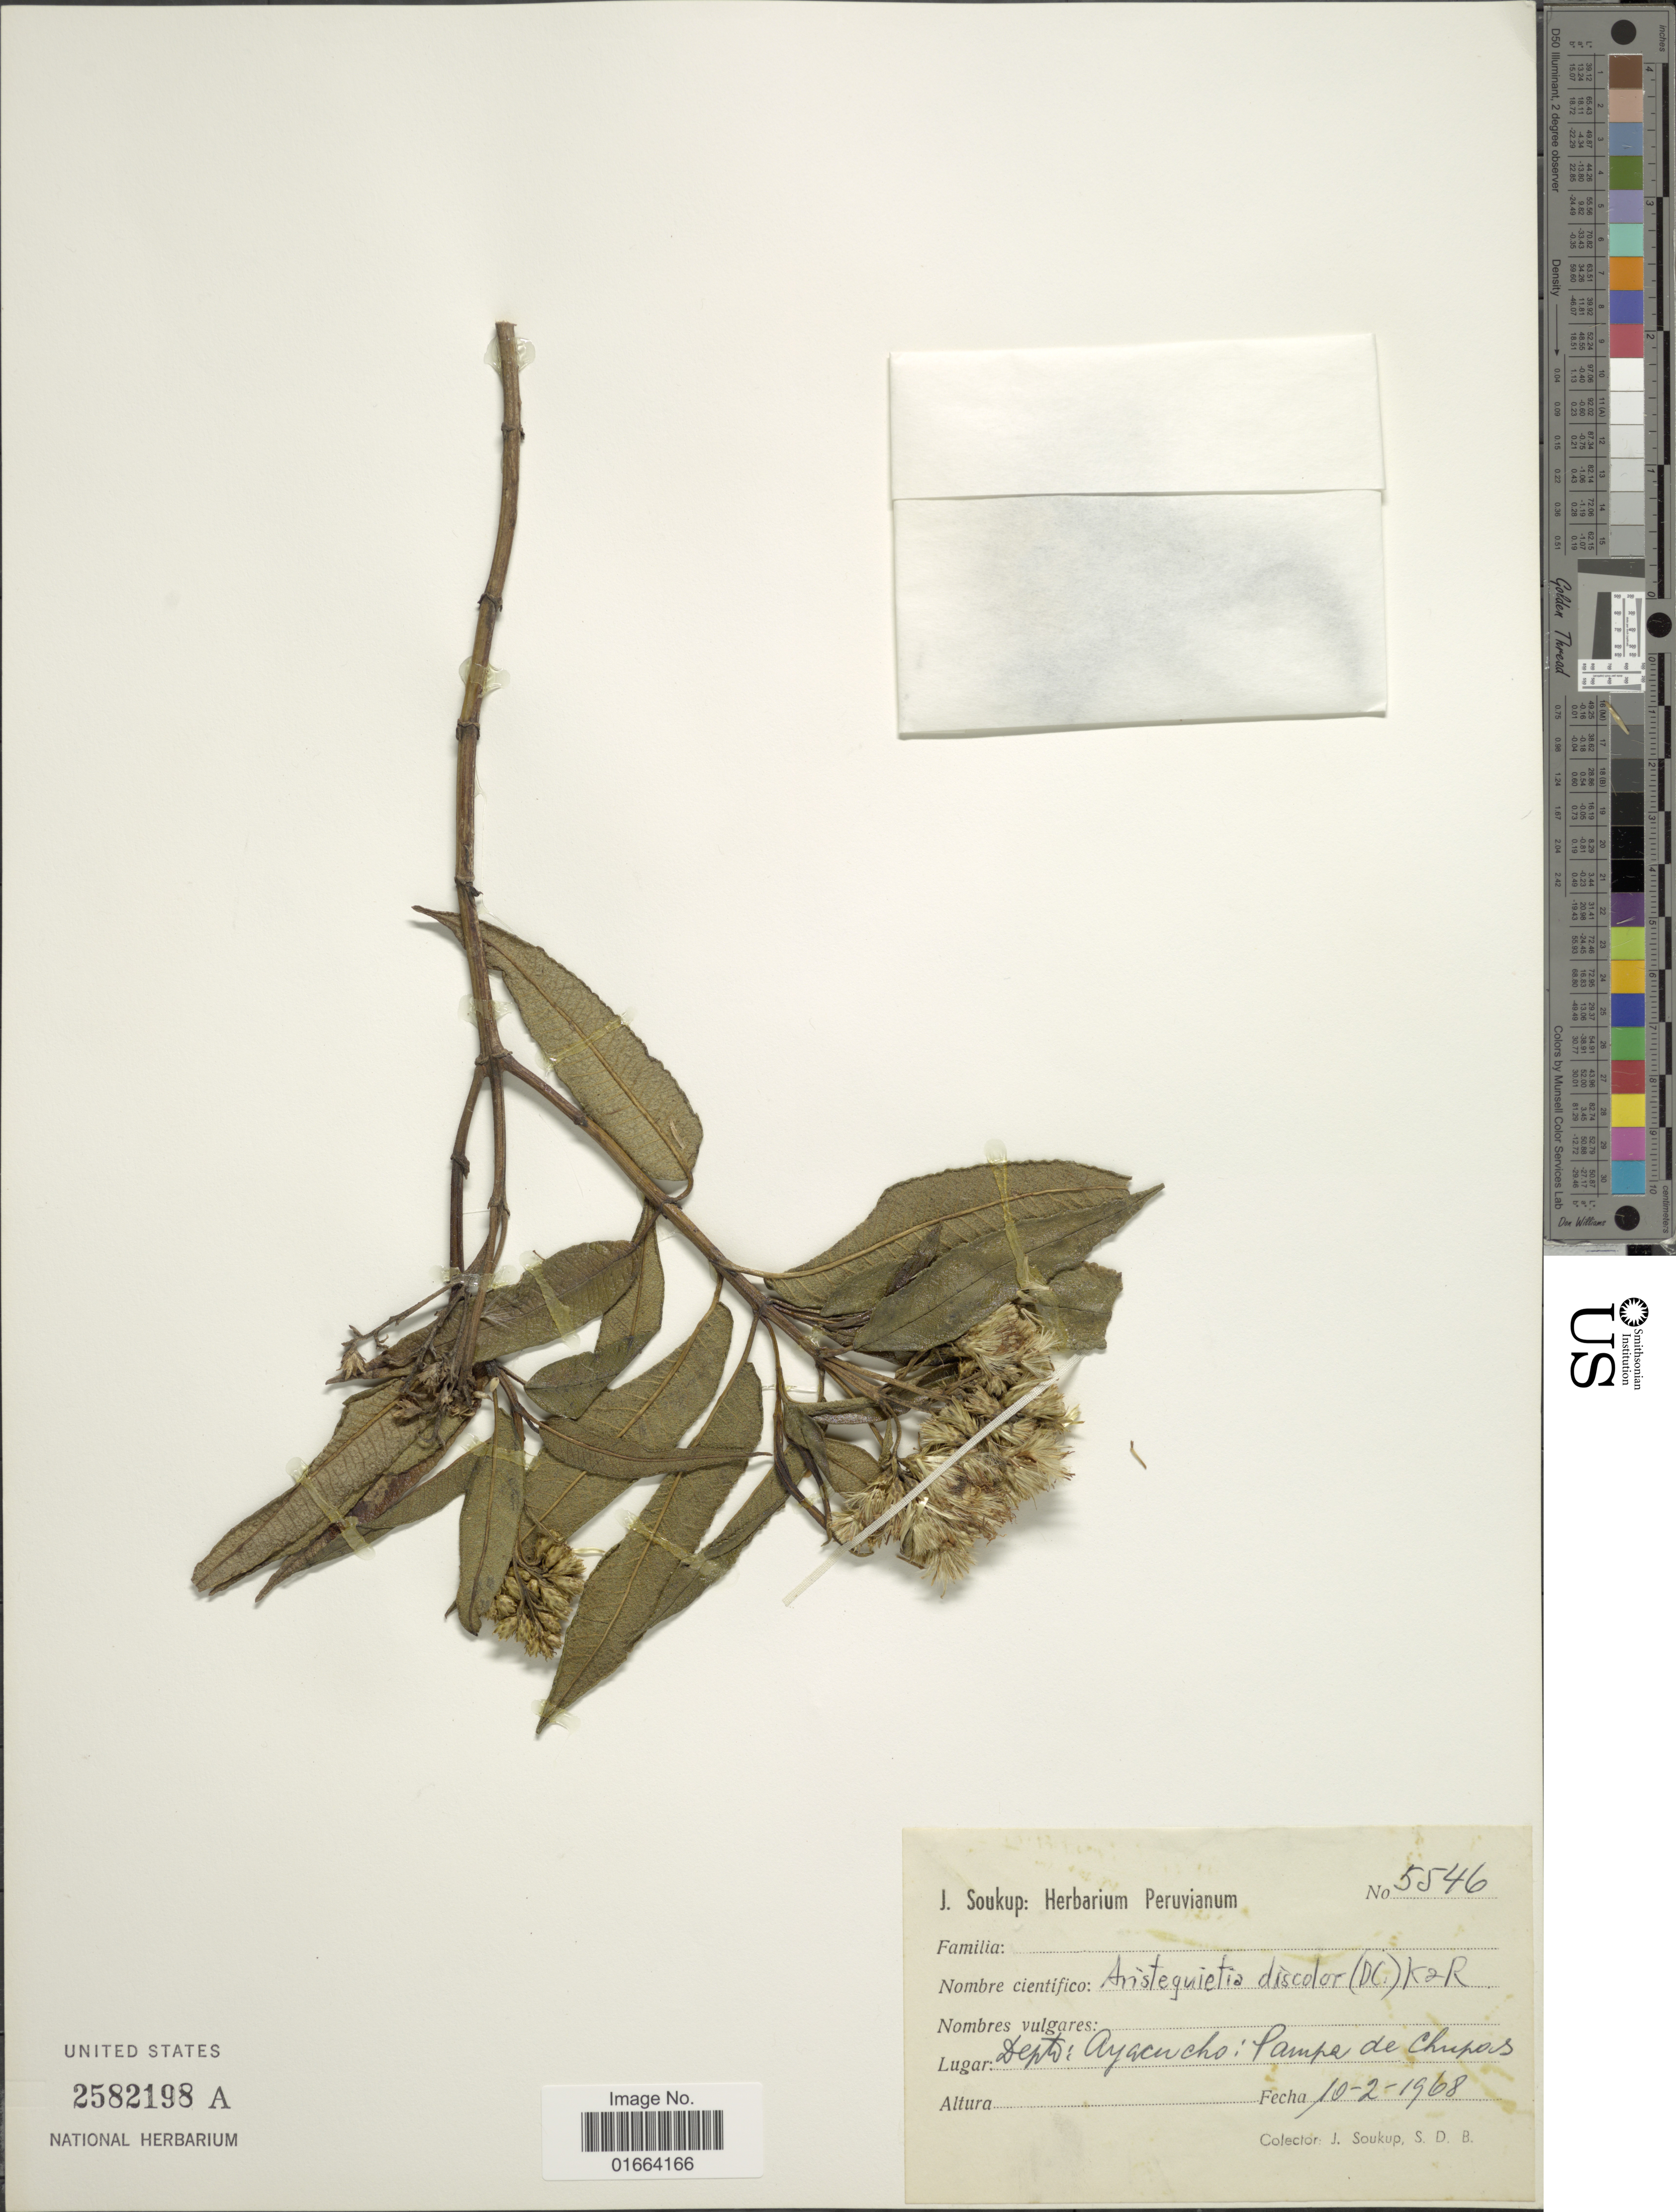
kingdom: Plantae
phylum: Tracheophyta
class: Magnoliopsida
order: Asterales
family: Asteraceae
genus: Aristeguietia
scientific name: Aristeguietia discolor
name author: (DC.) R.M. King & H. Rob.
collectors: J. Soukup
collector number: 5546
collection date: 1968-02-10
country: Peru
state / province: Ayacucho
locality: Pampa de Chupos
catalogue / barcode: US 2582198A